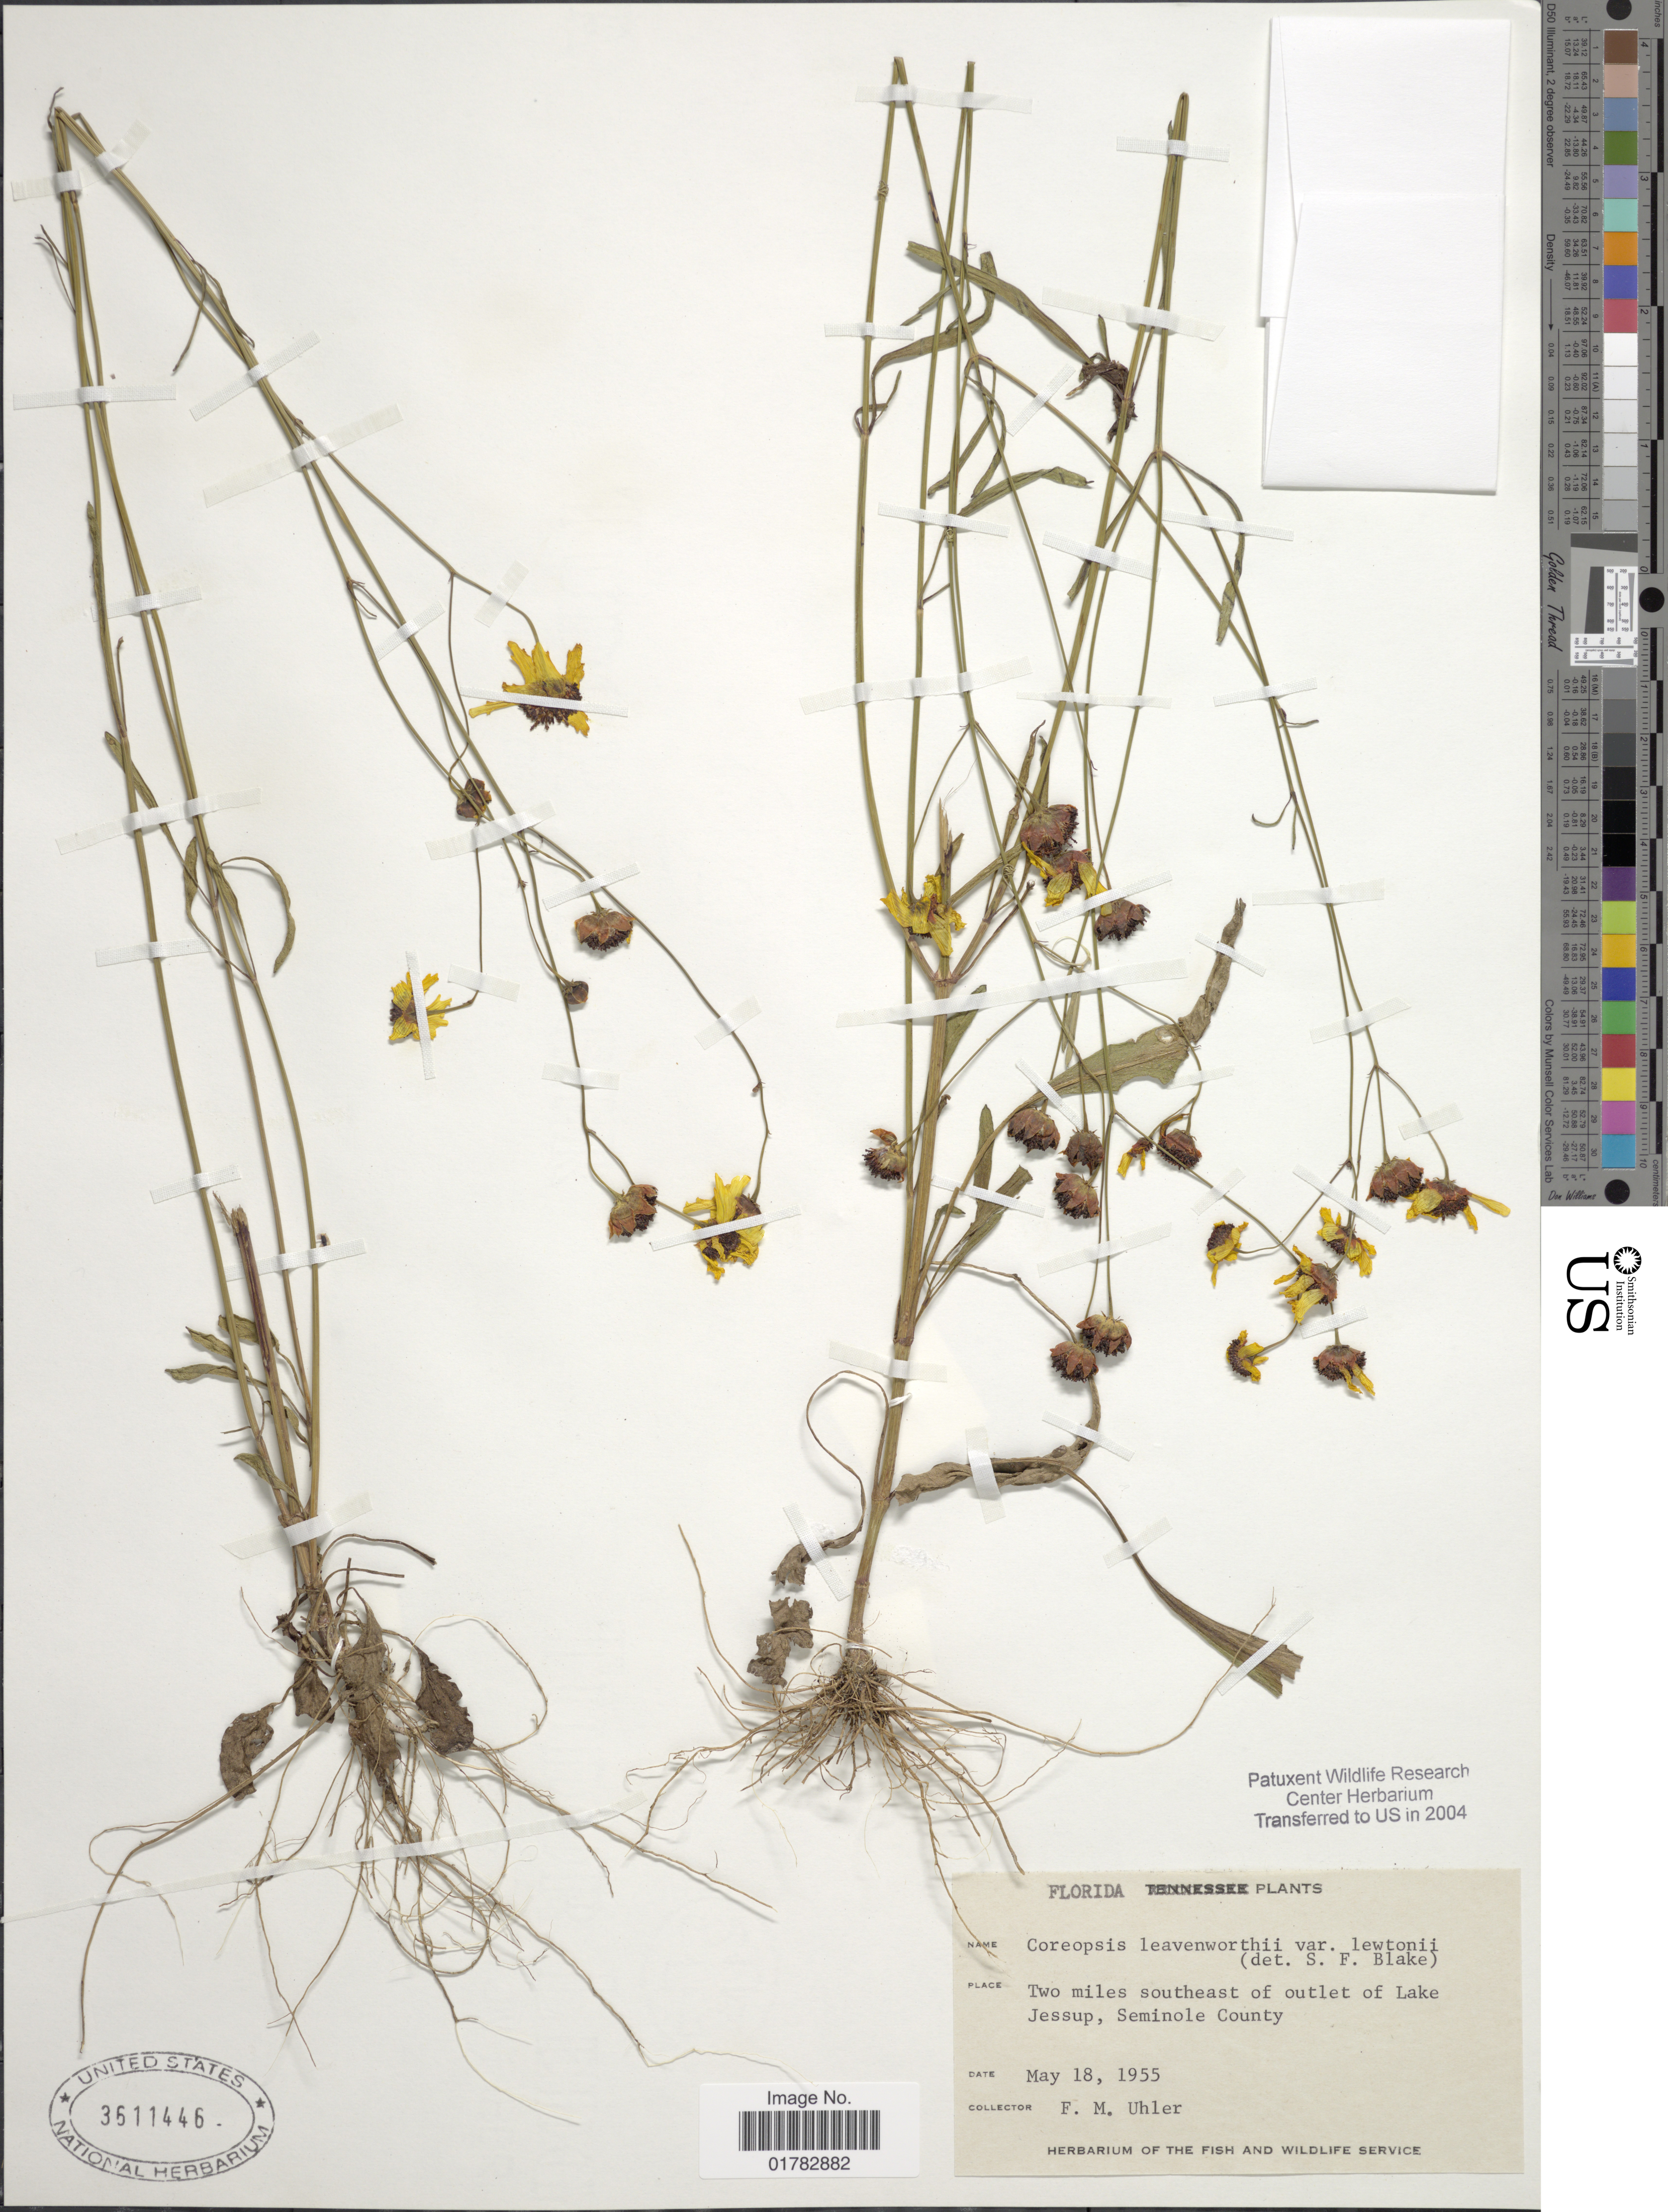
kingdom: Plantae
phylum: Tracheophyta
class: Magnoliopsida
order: Asterales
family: Asteraceae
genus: Coreopsis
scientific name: Coreopsis leavenworthii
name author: Torr. & A. Gray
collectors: F. M. Uhler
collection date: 1955-05-18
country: United States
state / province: Florida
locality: Two miles southeast of outlet of Lake Jessup, Seminole County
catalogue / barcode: US 3611446